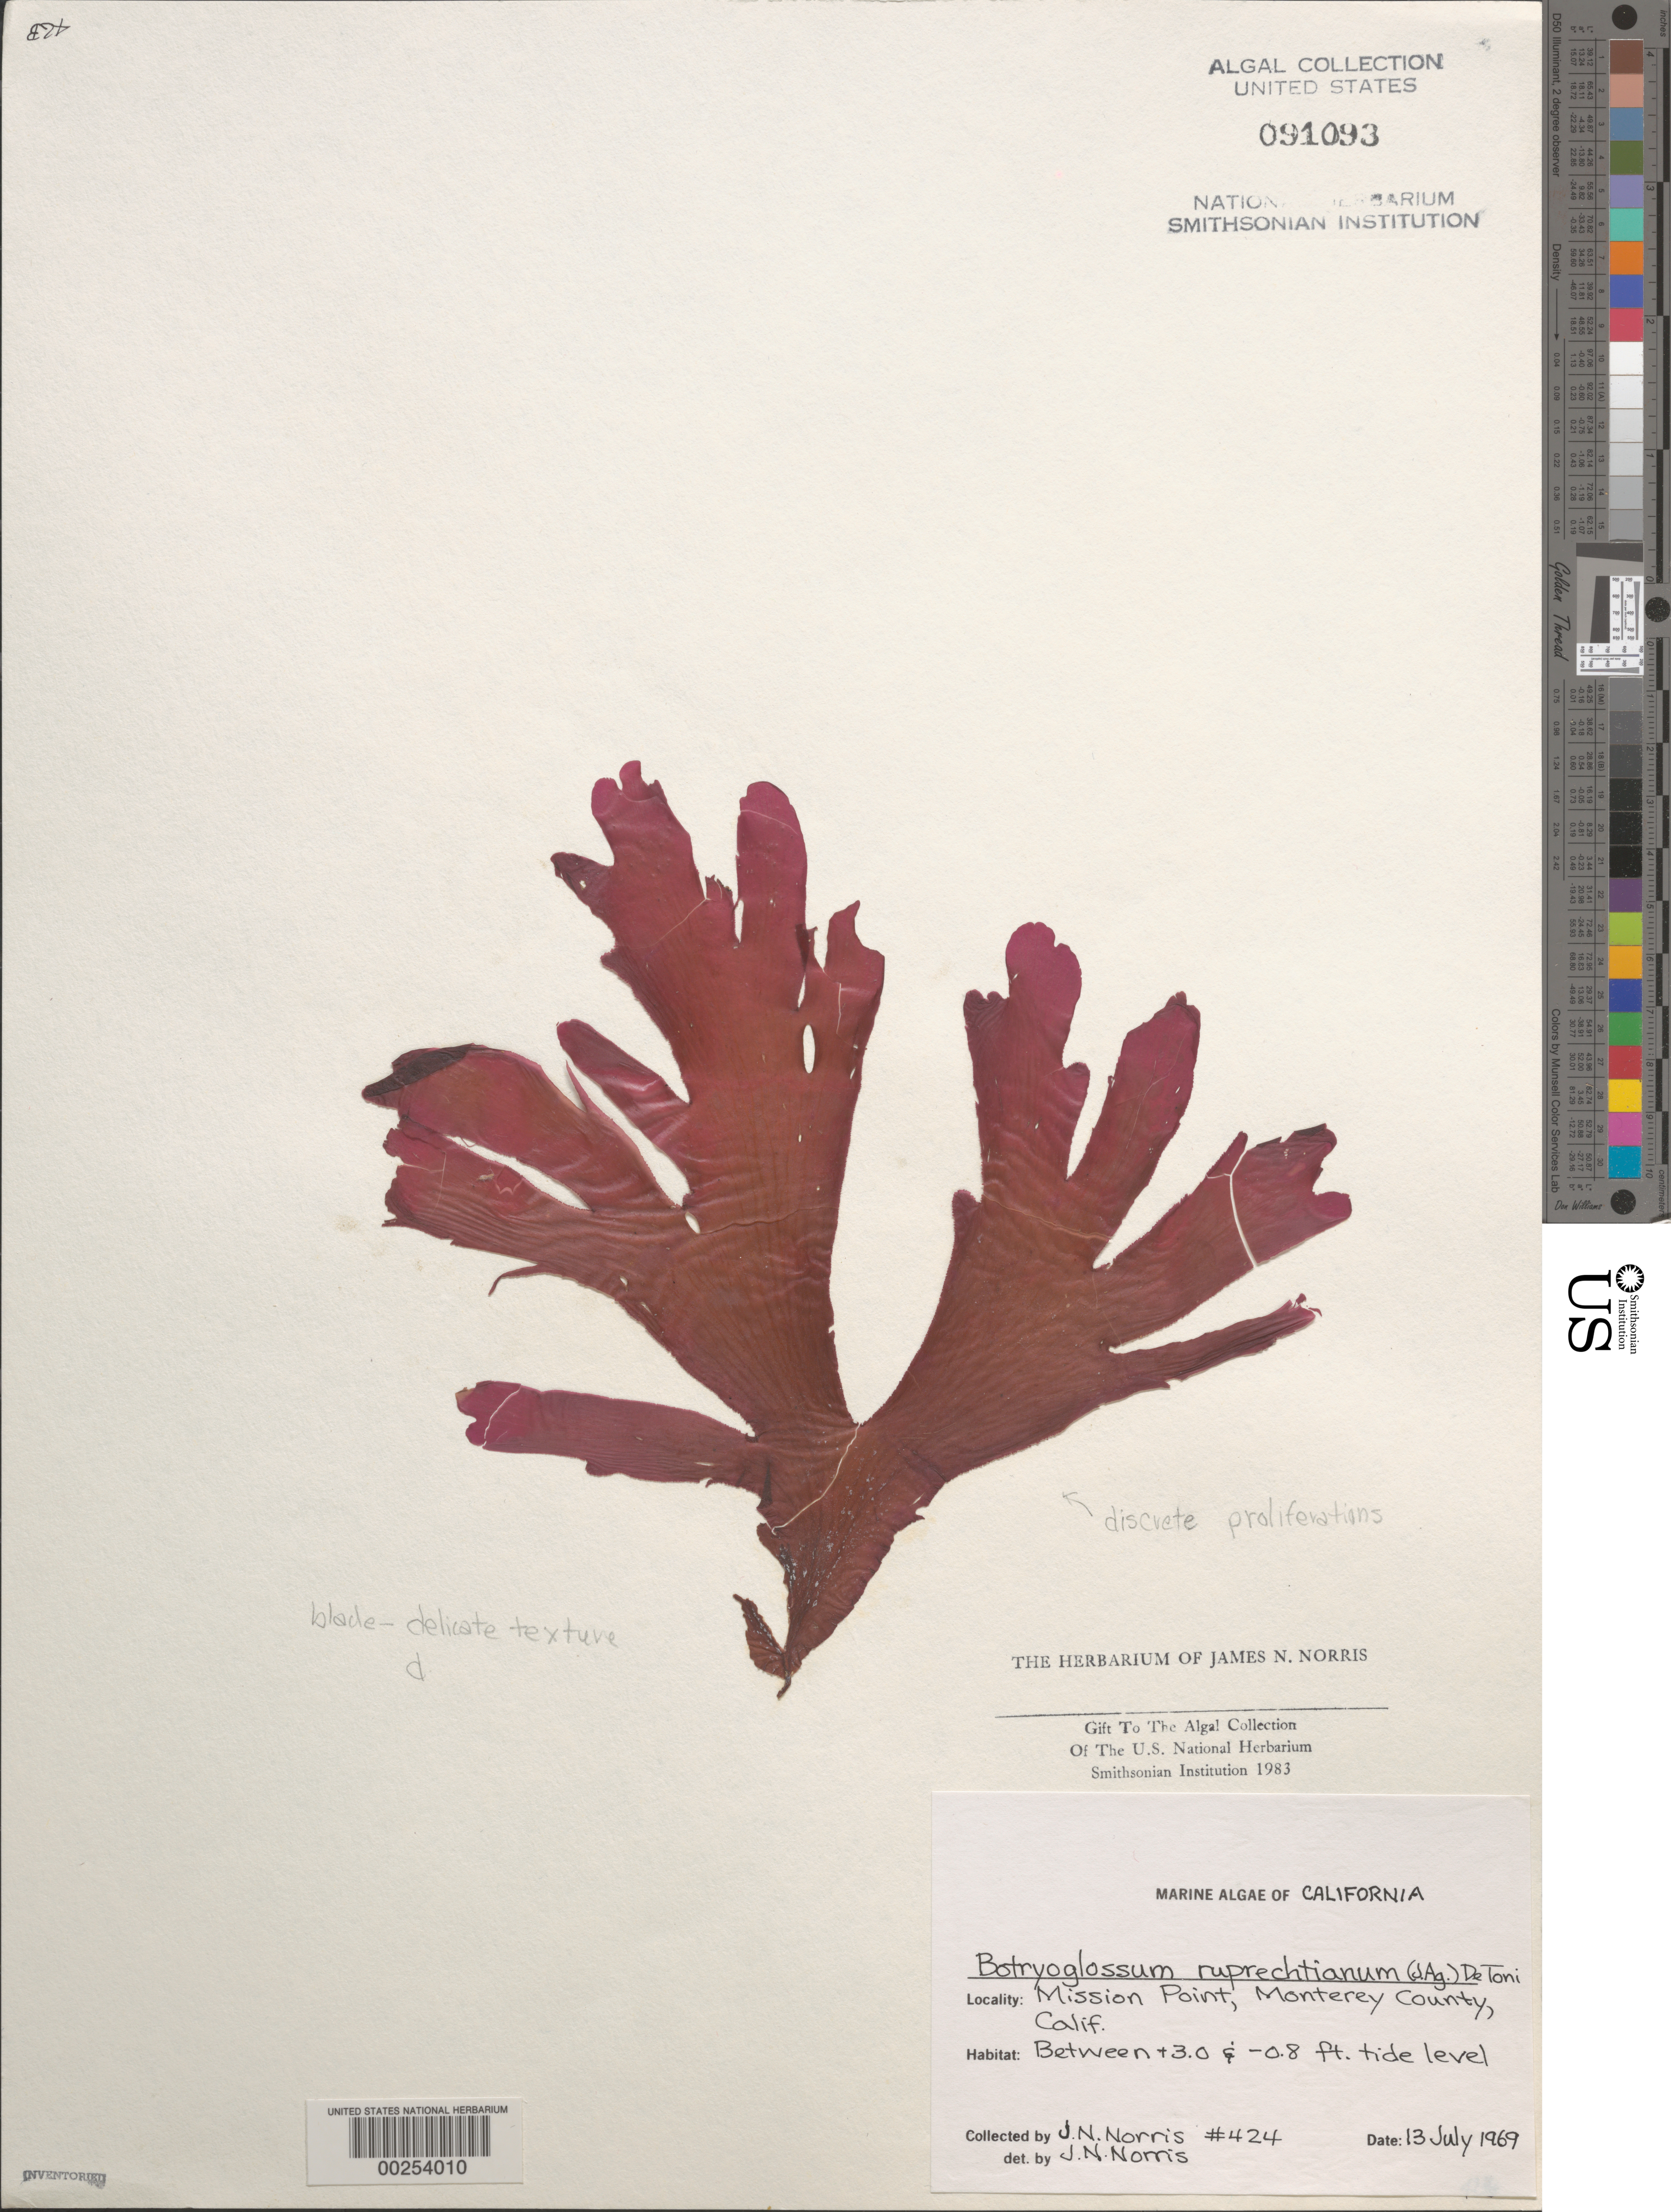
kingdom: Plantae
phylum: Rhodophyta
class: Florideophyceae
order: Ceramiales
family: Delesseriaceae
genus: Cryptopleura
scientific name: Cryptopleura ruprechtiana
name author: (J. Agardh) Kylin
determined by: Algae name updating Project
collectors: J. N. Norris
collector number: JN-424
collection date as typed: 13 Jul 1969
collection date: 1969-07-13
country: United States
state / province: California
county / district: Monterey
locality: Mission Point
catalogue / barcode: US 91093